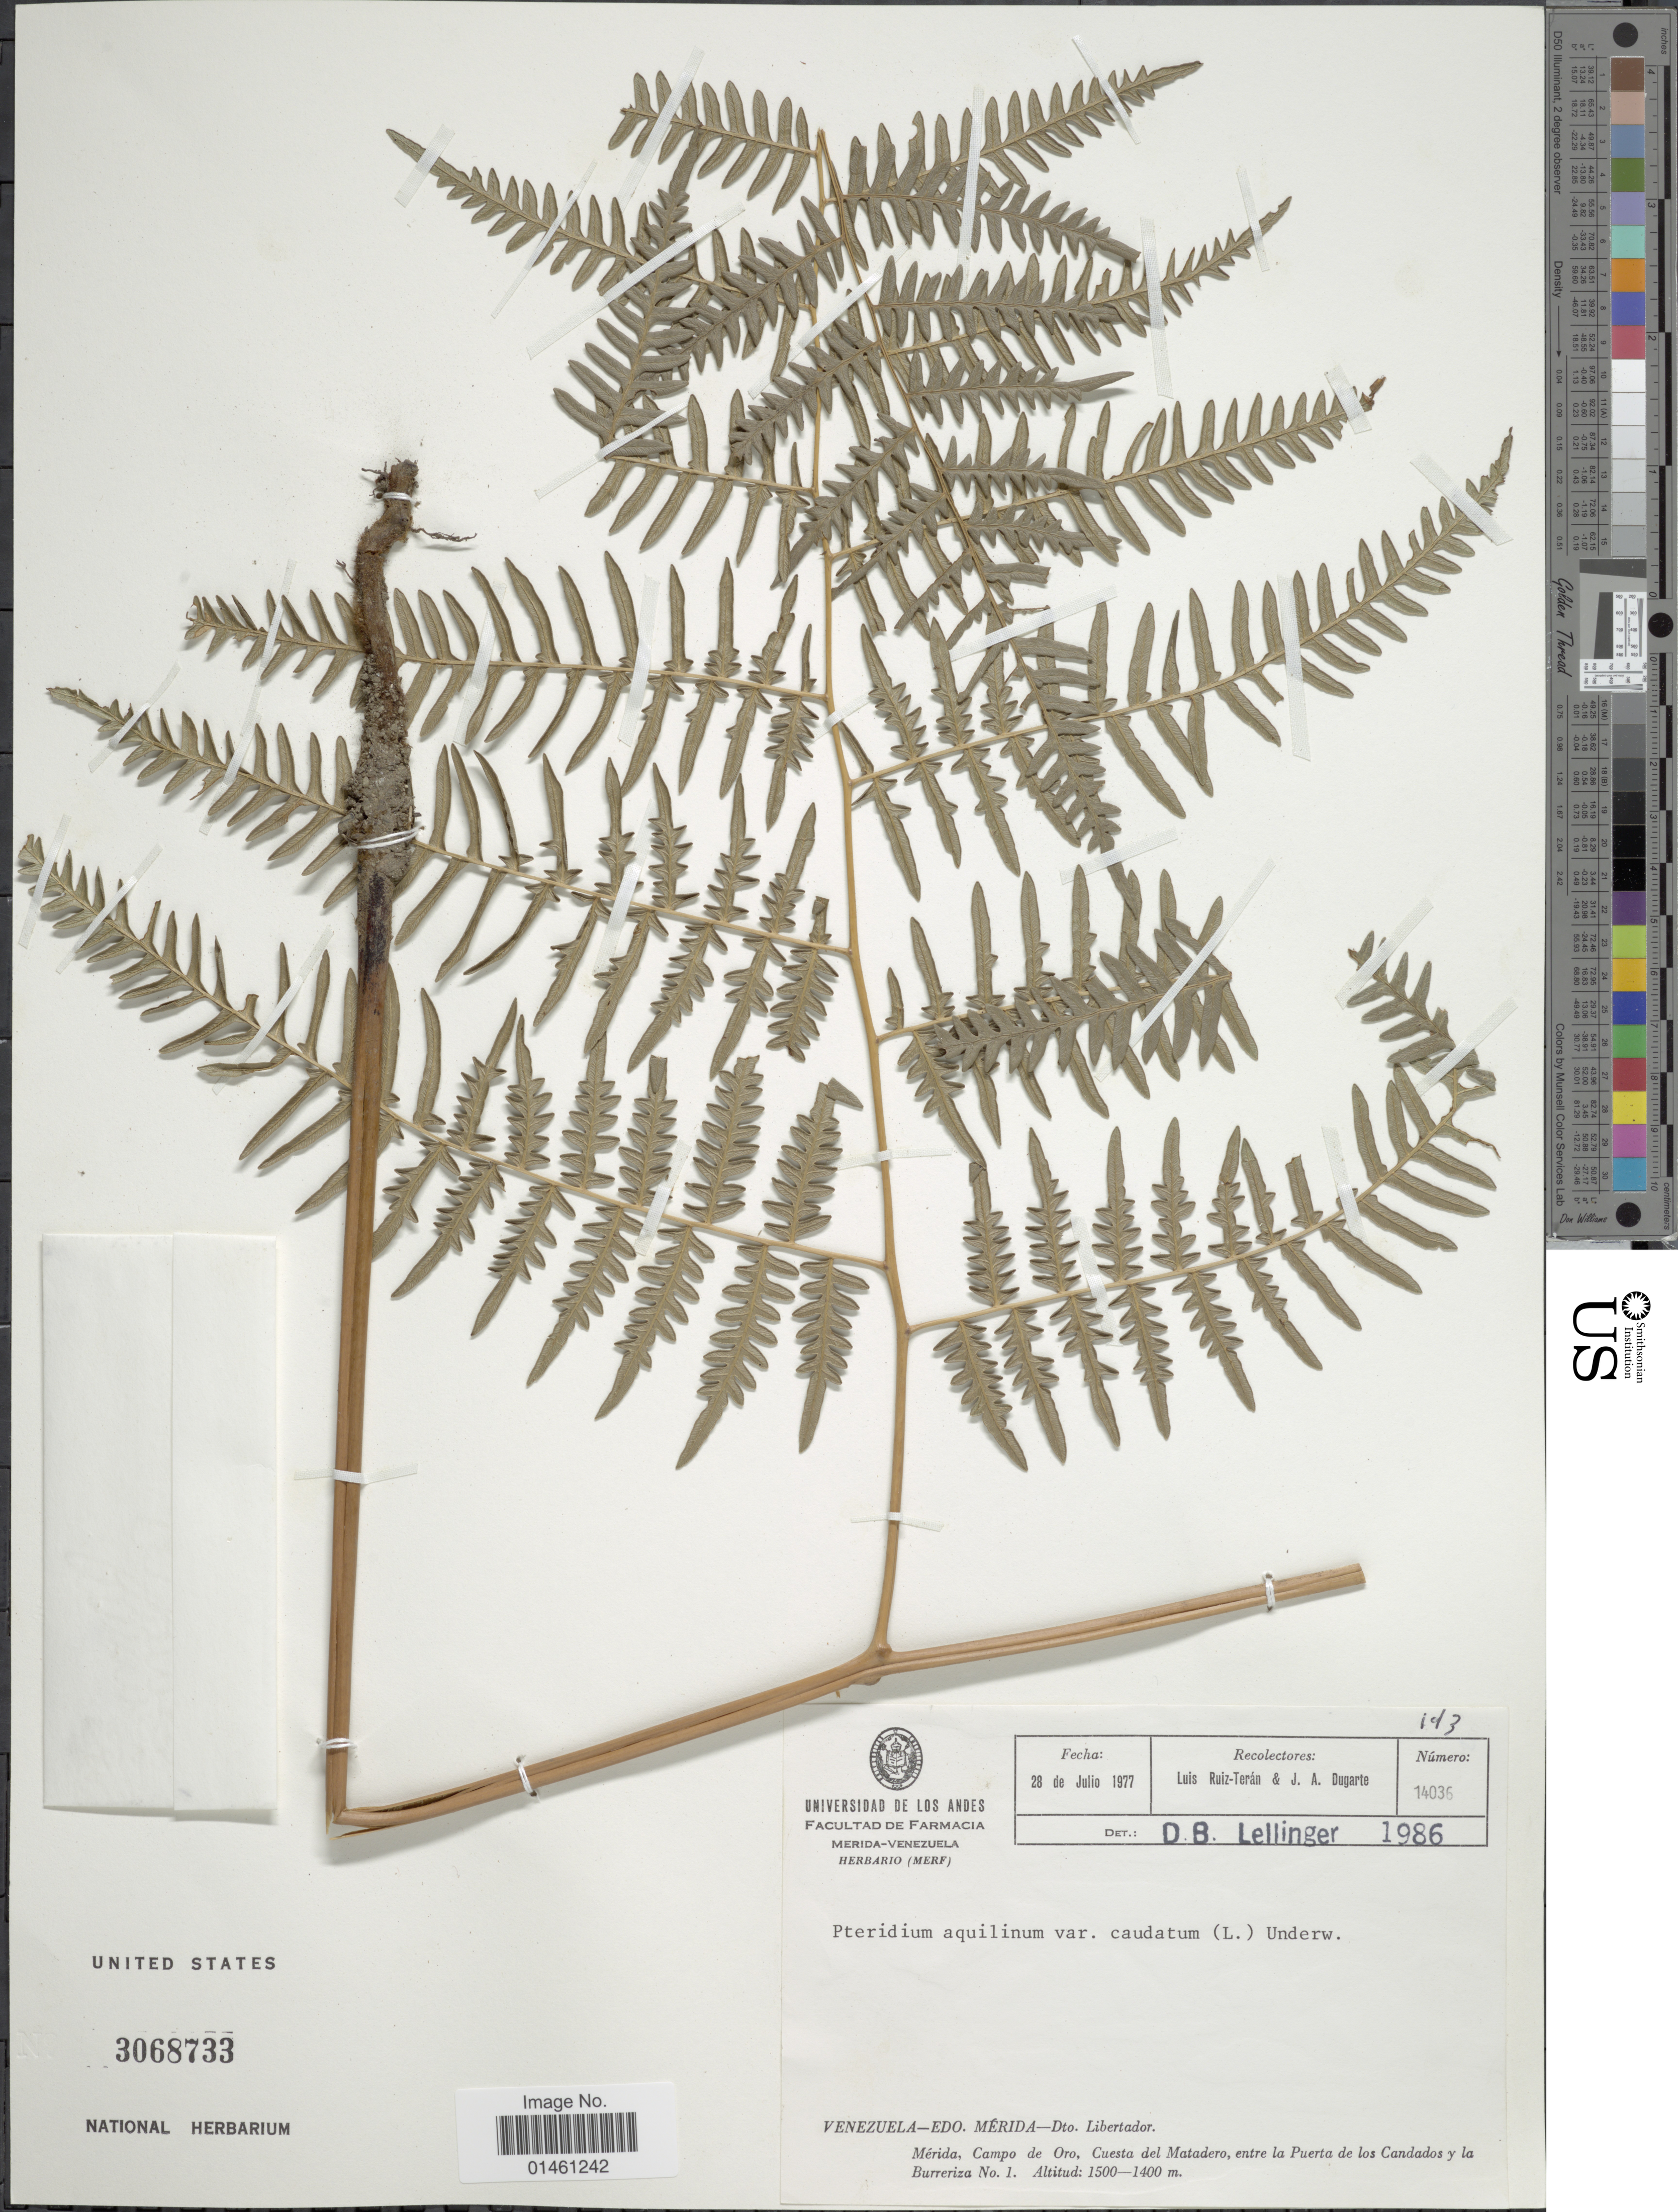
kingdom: Plantae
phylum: Tracheophyta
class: Polypodiopsida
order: Polypodiales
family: Dennstaedtiaceae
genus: Pteridium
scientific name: Pteridium caudatum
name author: (L.) Maxon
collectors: L. E. Ruíz-Terán & J. Dugarte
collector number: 14036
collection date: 1977-07-28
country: Venezuela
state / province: Mérida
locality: Venezuela-Edo. Mérida-Dto. Libertador. Mérida, Campo de Oro, Cuesta del Matadero, entre la Puerta de los Candados y la Burreriza No. 1.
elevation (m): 1400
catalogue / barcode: US 3068733